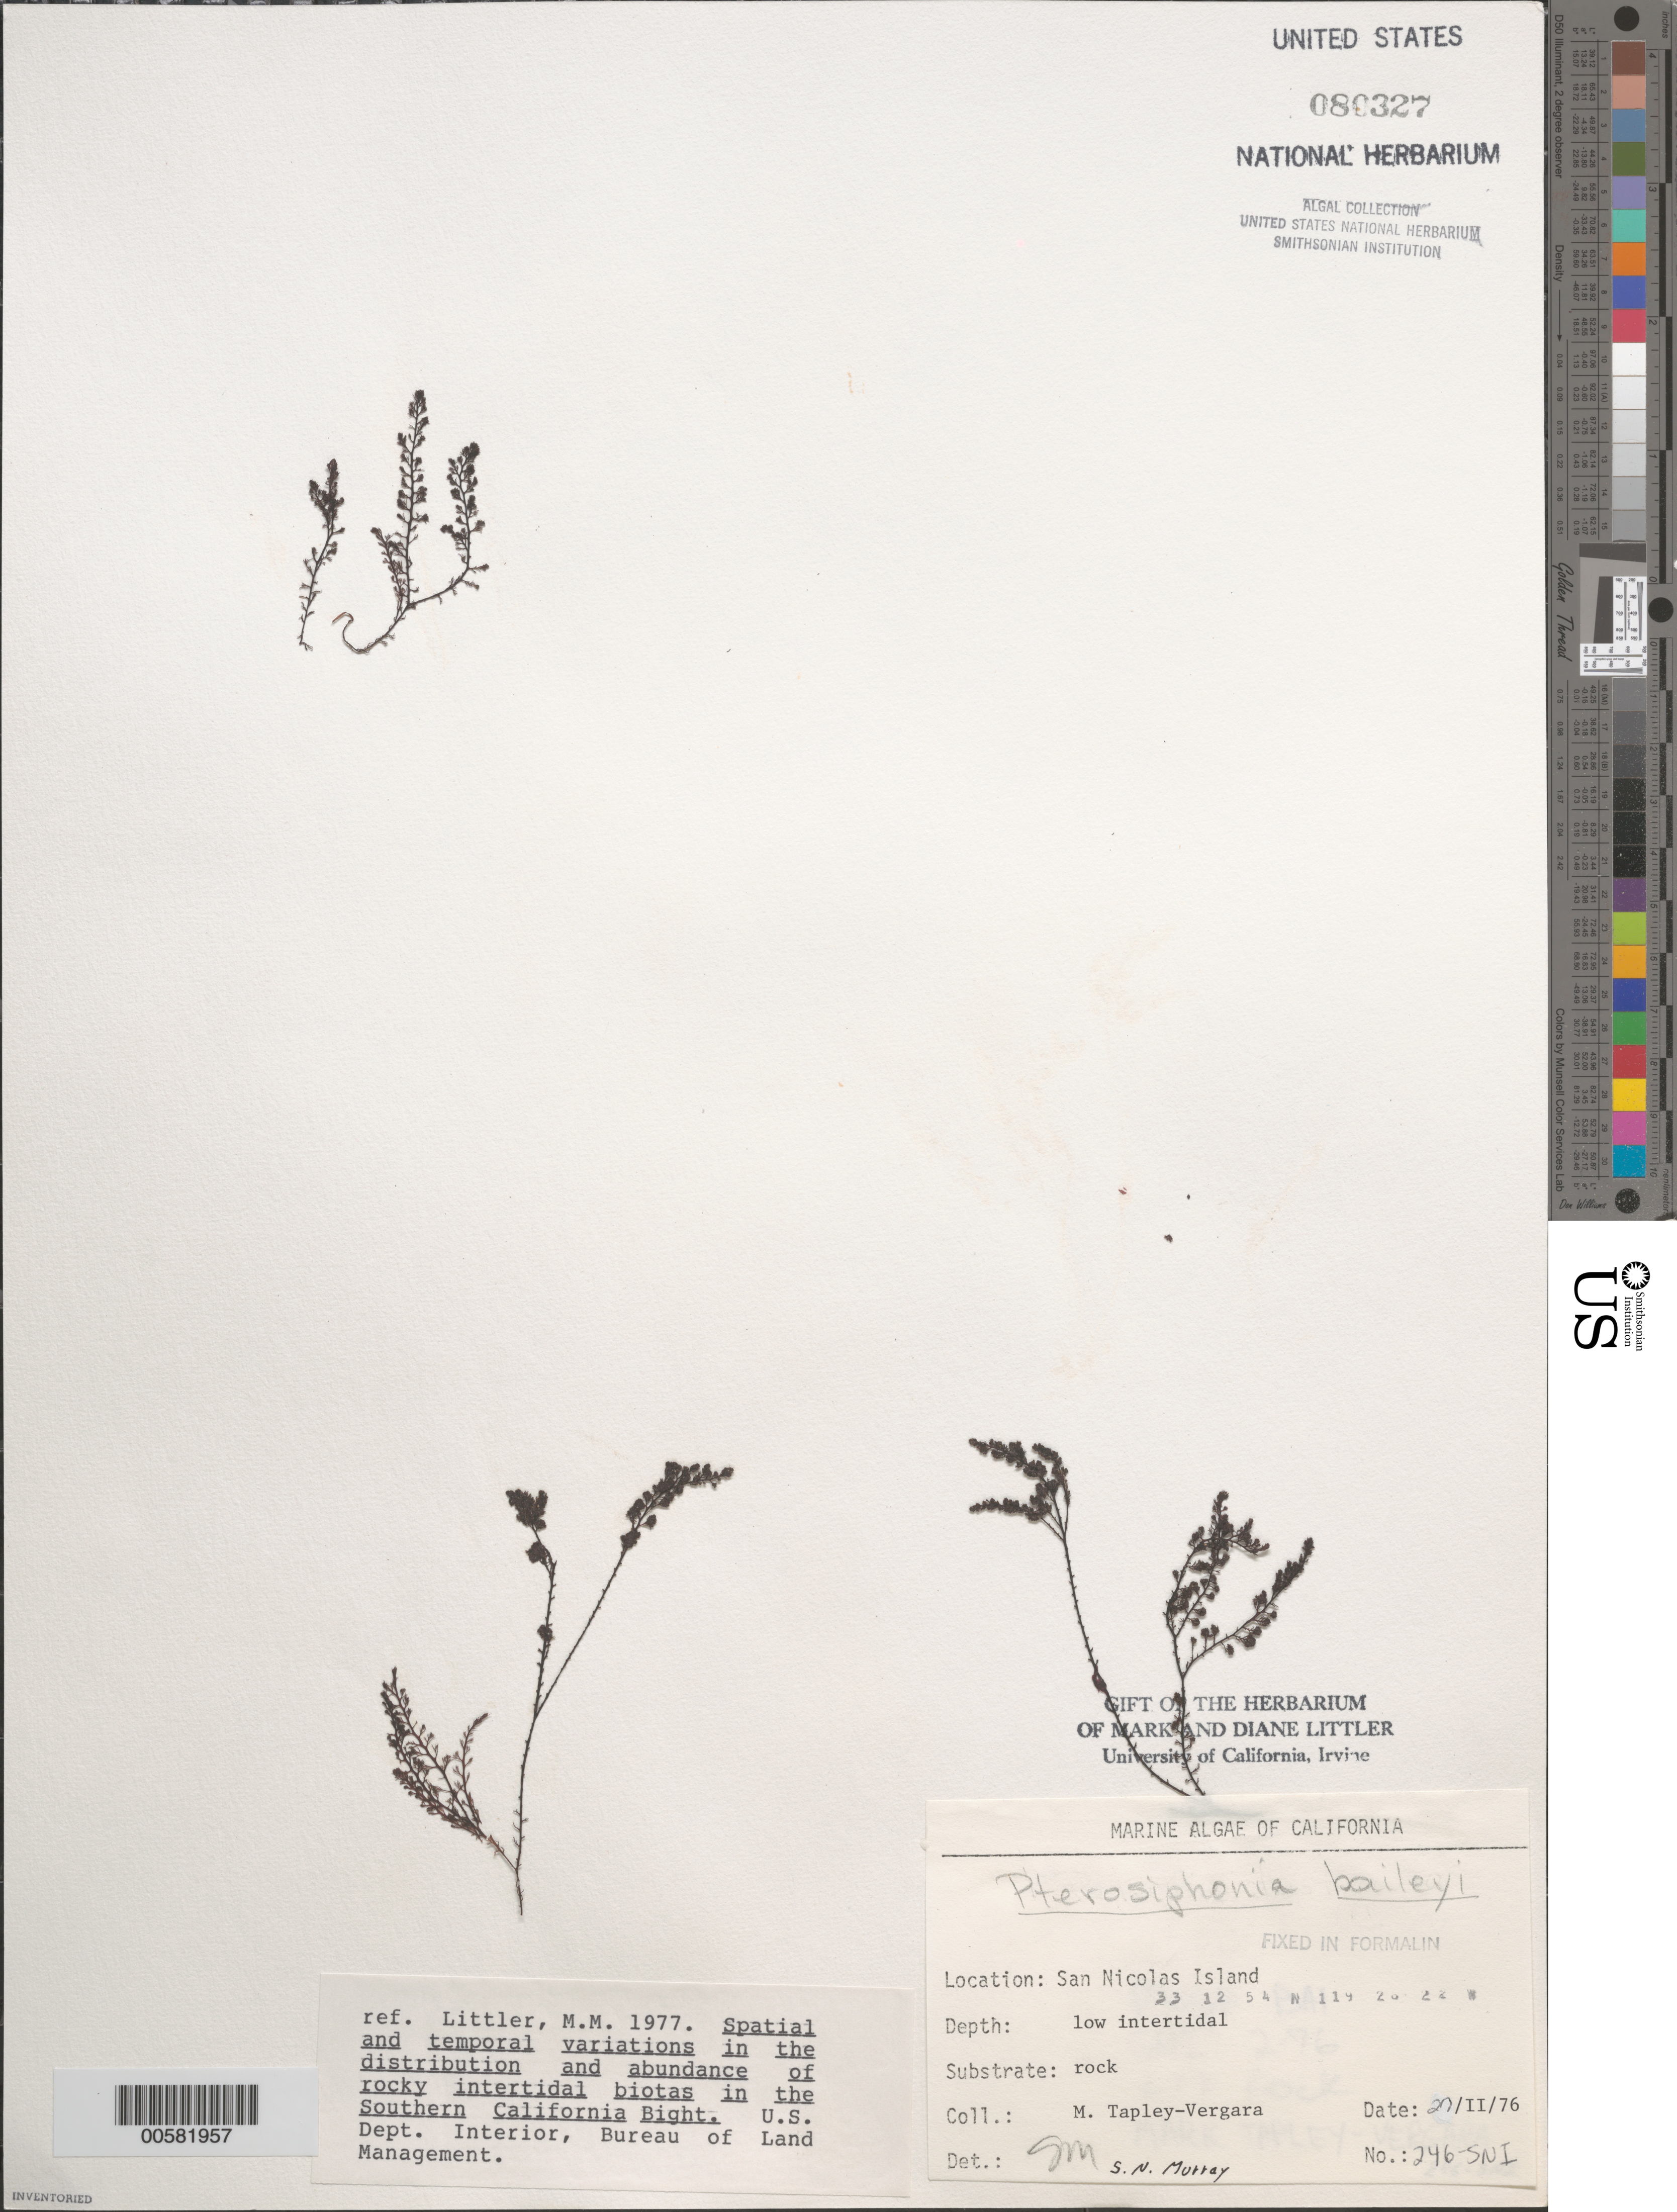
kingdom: Plantae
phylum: Rhodophyta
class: Florideophyceae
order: Ceramiales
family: Rhodomelaceae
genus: Symphyocladiella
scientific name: Symphyocladiella baileyi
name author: (Harvey) D.E.Bustamante et al.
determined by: Algae name updating Project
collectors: M. Tapley-Vergara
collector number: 246-SNI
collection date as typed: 27 Feb 1976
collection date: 1976-02-27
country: United States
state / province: California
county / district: Ventura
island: San Nicolas Island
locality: Dutch Harbor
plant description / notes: BLM-SOCALBIGHT Rocky Intertidal Survey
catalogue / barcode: US 80327